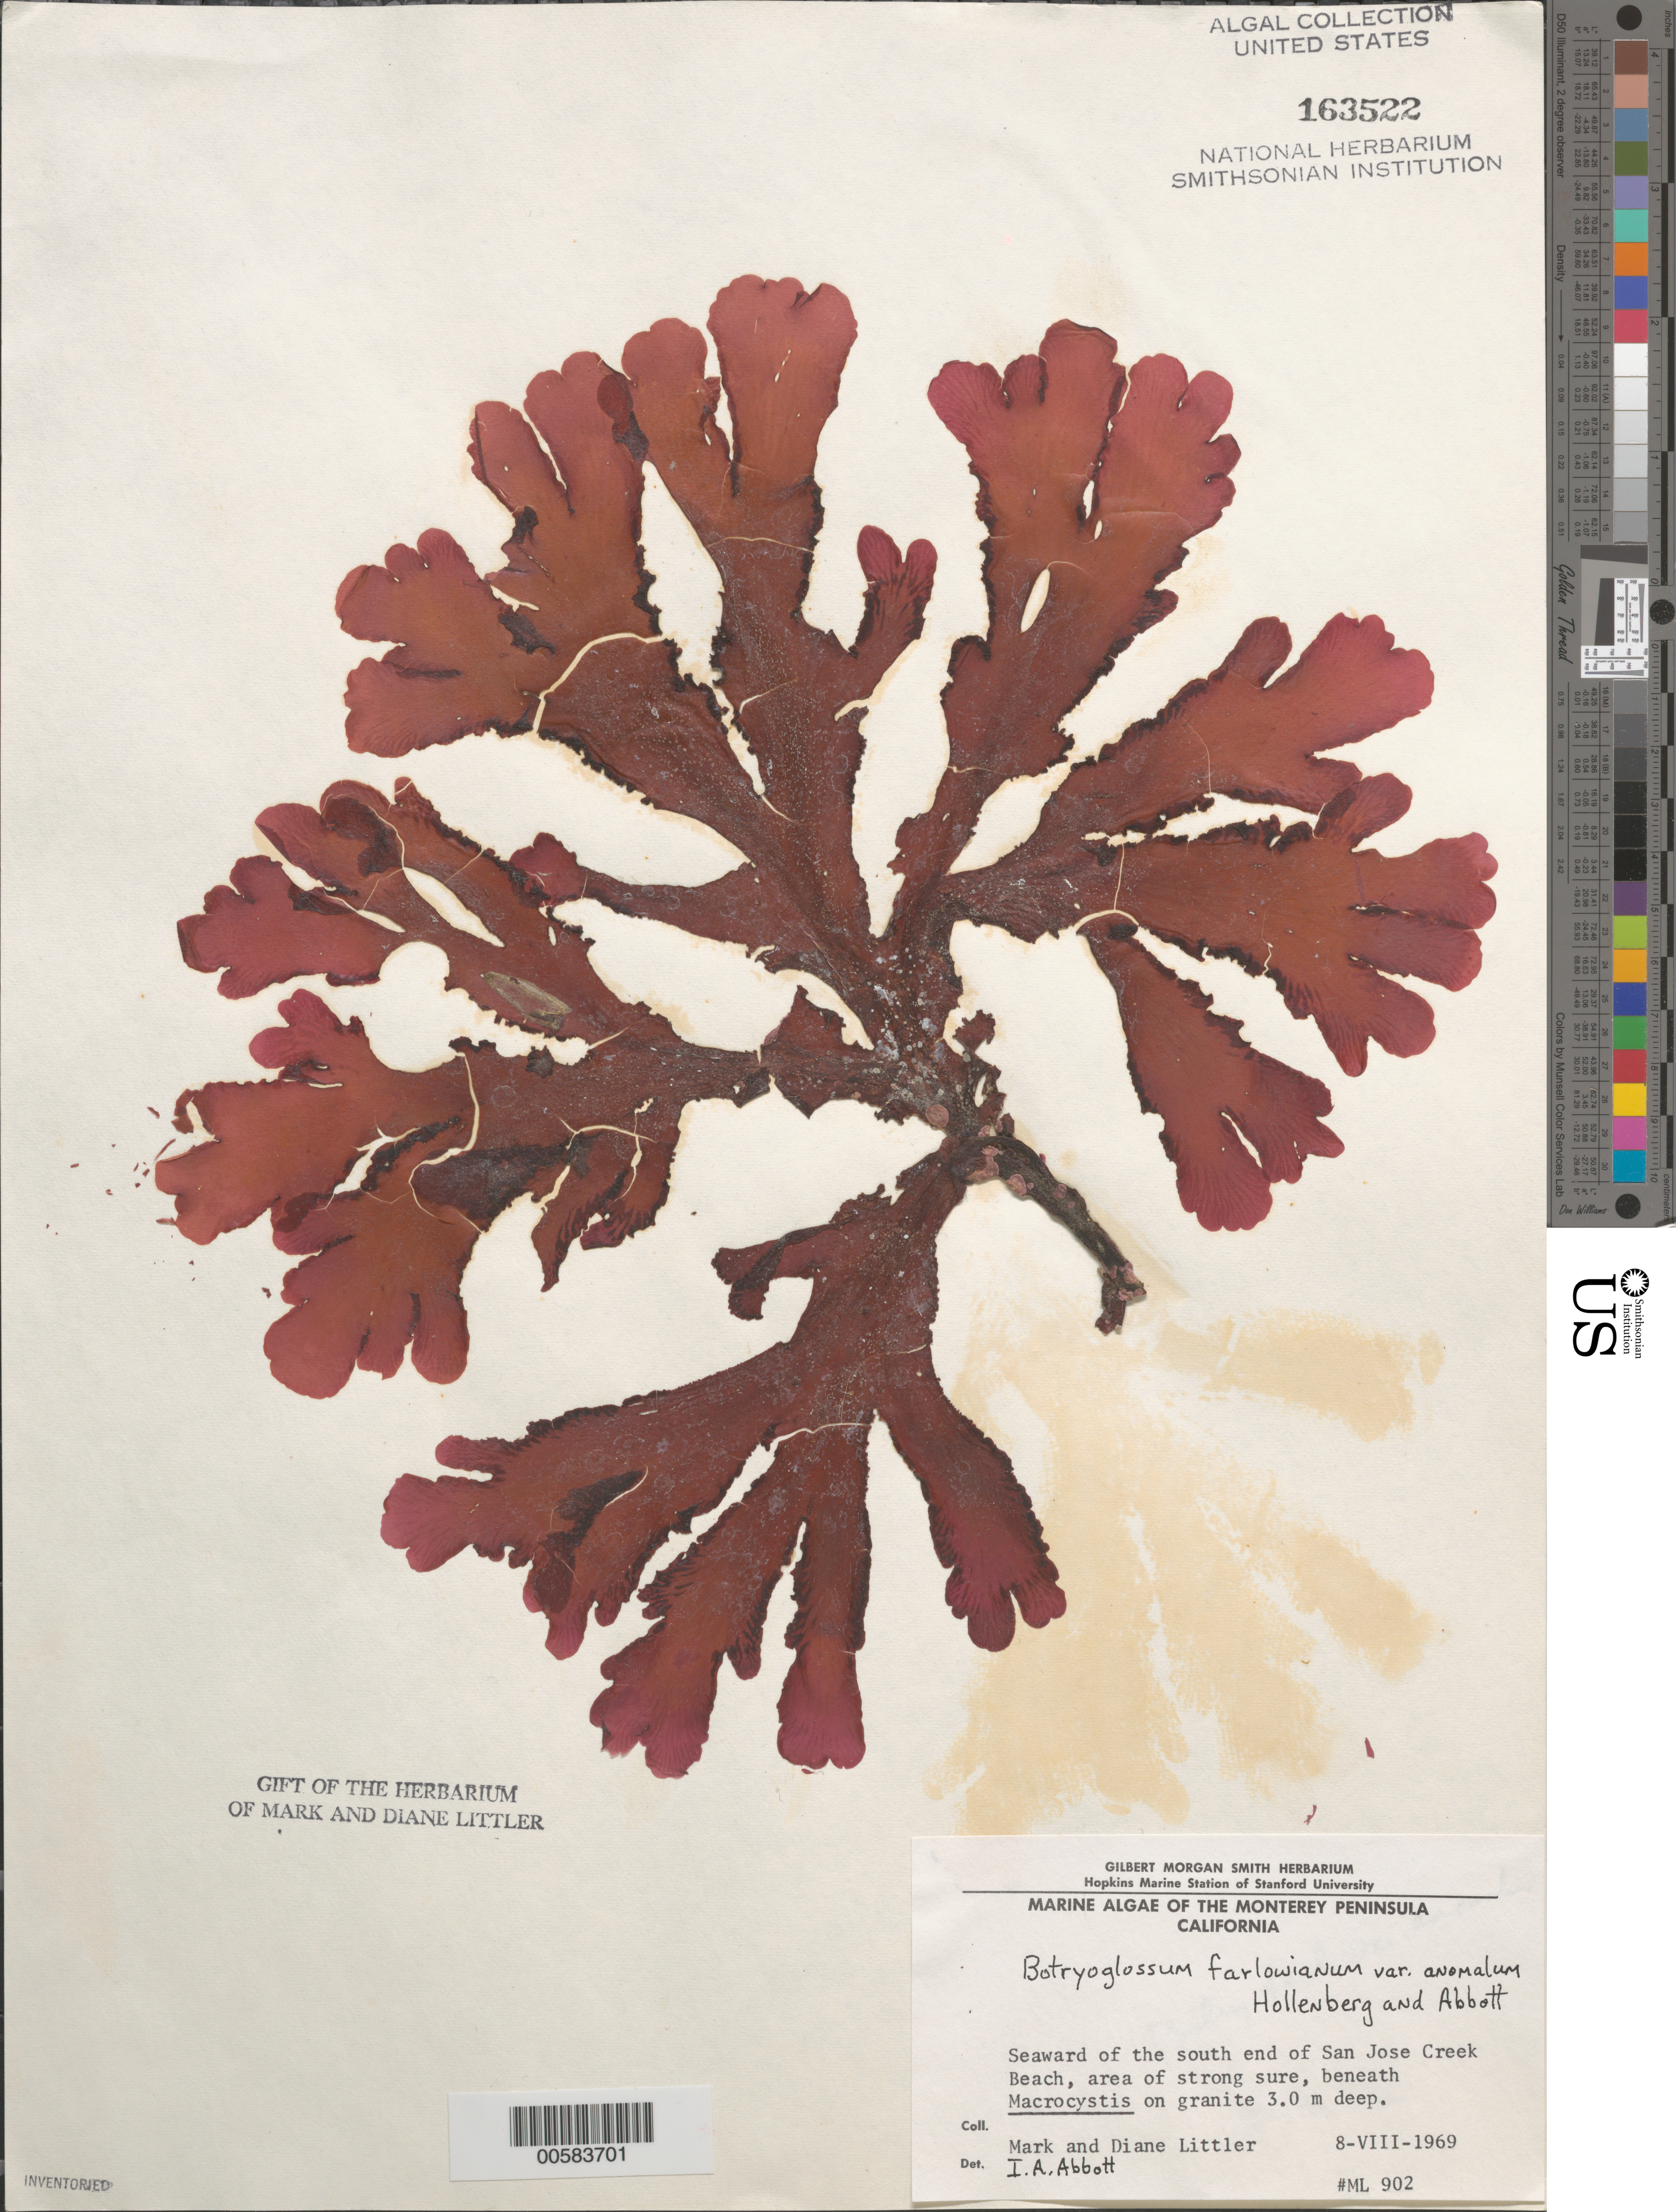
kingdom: Plantae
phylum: Rhodophyta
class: Florideophyceae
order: Ceramiales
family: Delesseriaceae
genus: Botryoglossum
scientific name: Botryoglossum farlowianum var. anomalum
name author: Hollenb. & I.A. Abbott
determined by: Abbott, Isabella A.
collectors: M. M. Littler & D. S. Littler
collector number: ML 902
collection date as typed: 08 Aug 1969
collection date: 1969-08-08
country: United States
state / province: California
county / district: Monterey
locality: Off San Jose Creek Beach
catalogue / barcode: US 163522